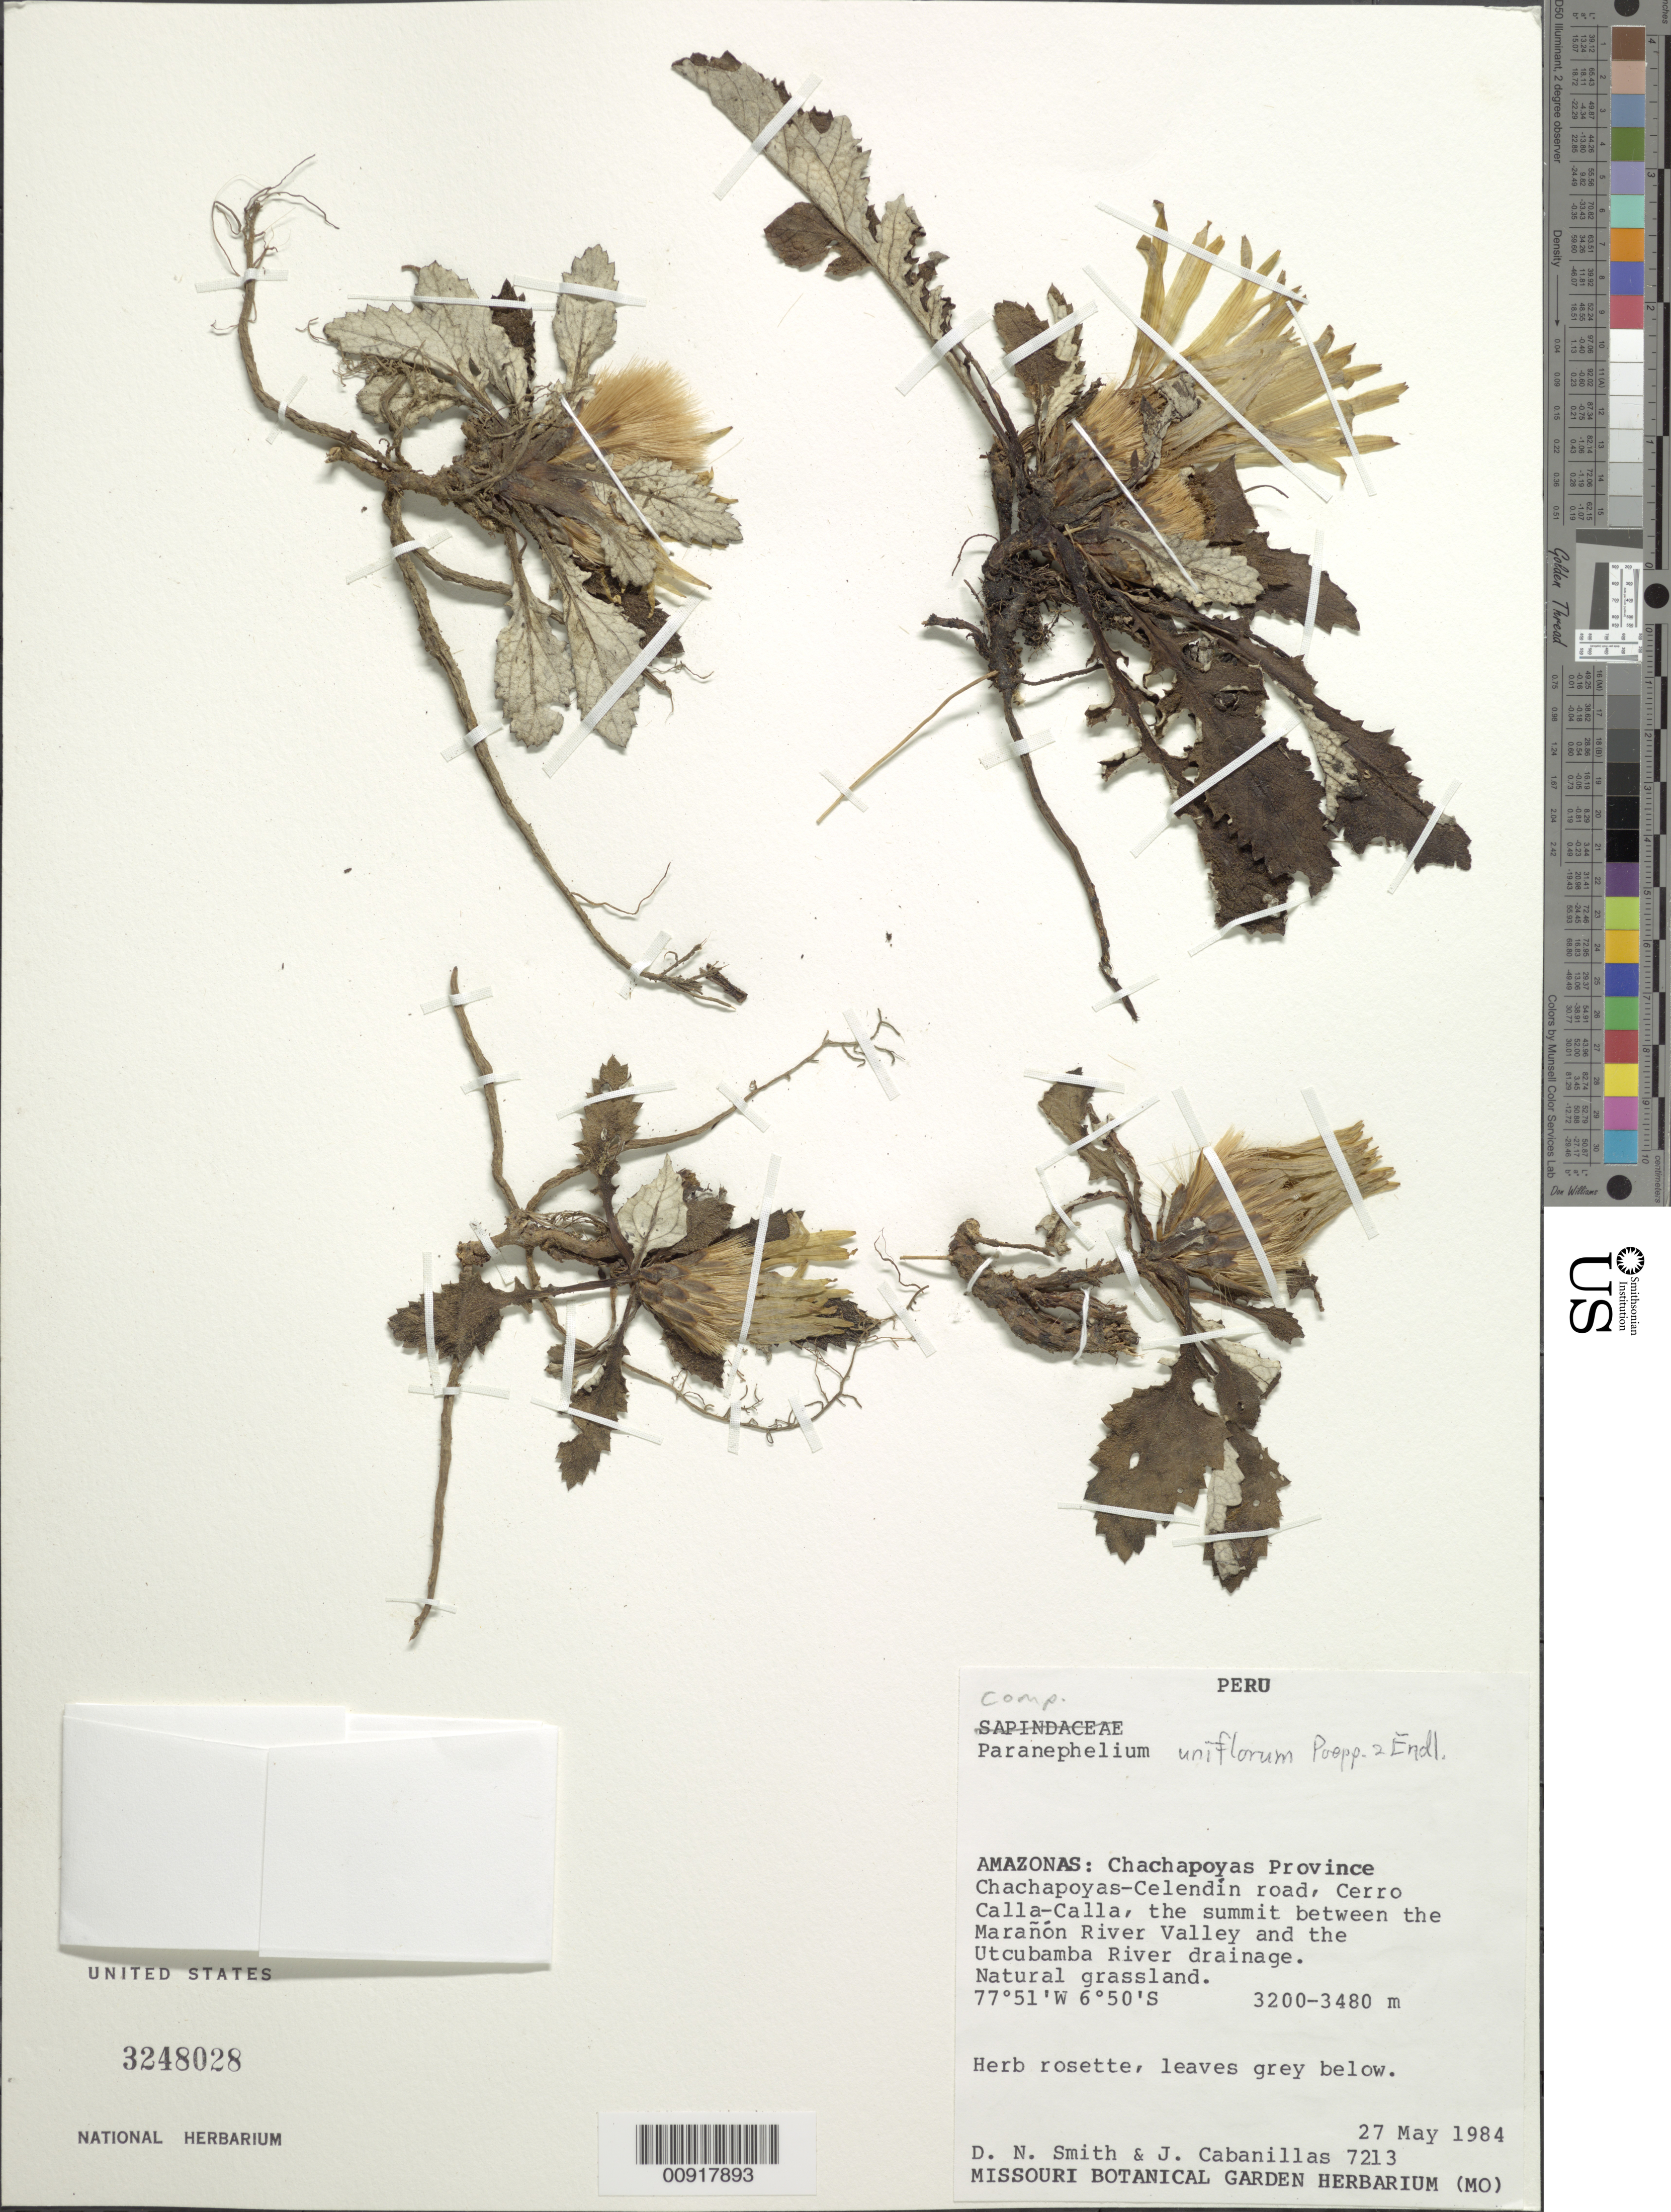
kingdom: Plantae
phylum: Tracheophyta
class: Magnoliopsida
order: Asterales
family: Asteraceae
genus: Paranephelius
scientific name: Paranephelius uniflorus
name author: Poepp. & Endl.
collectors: D. Smith & J. Cabanillas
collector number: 7213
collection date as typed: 27 May 1984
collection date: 1984-05-27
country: Peru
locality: Amazonas: Chachapoyas Prov., Chachapoyas-Celendín road, Cerro Calla-Calla, summit between Marañon River valley and Utcubamba River drainage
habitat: Natural grassland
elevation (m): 3200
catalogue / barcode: US 3248028